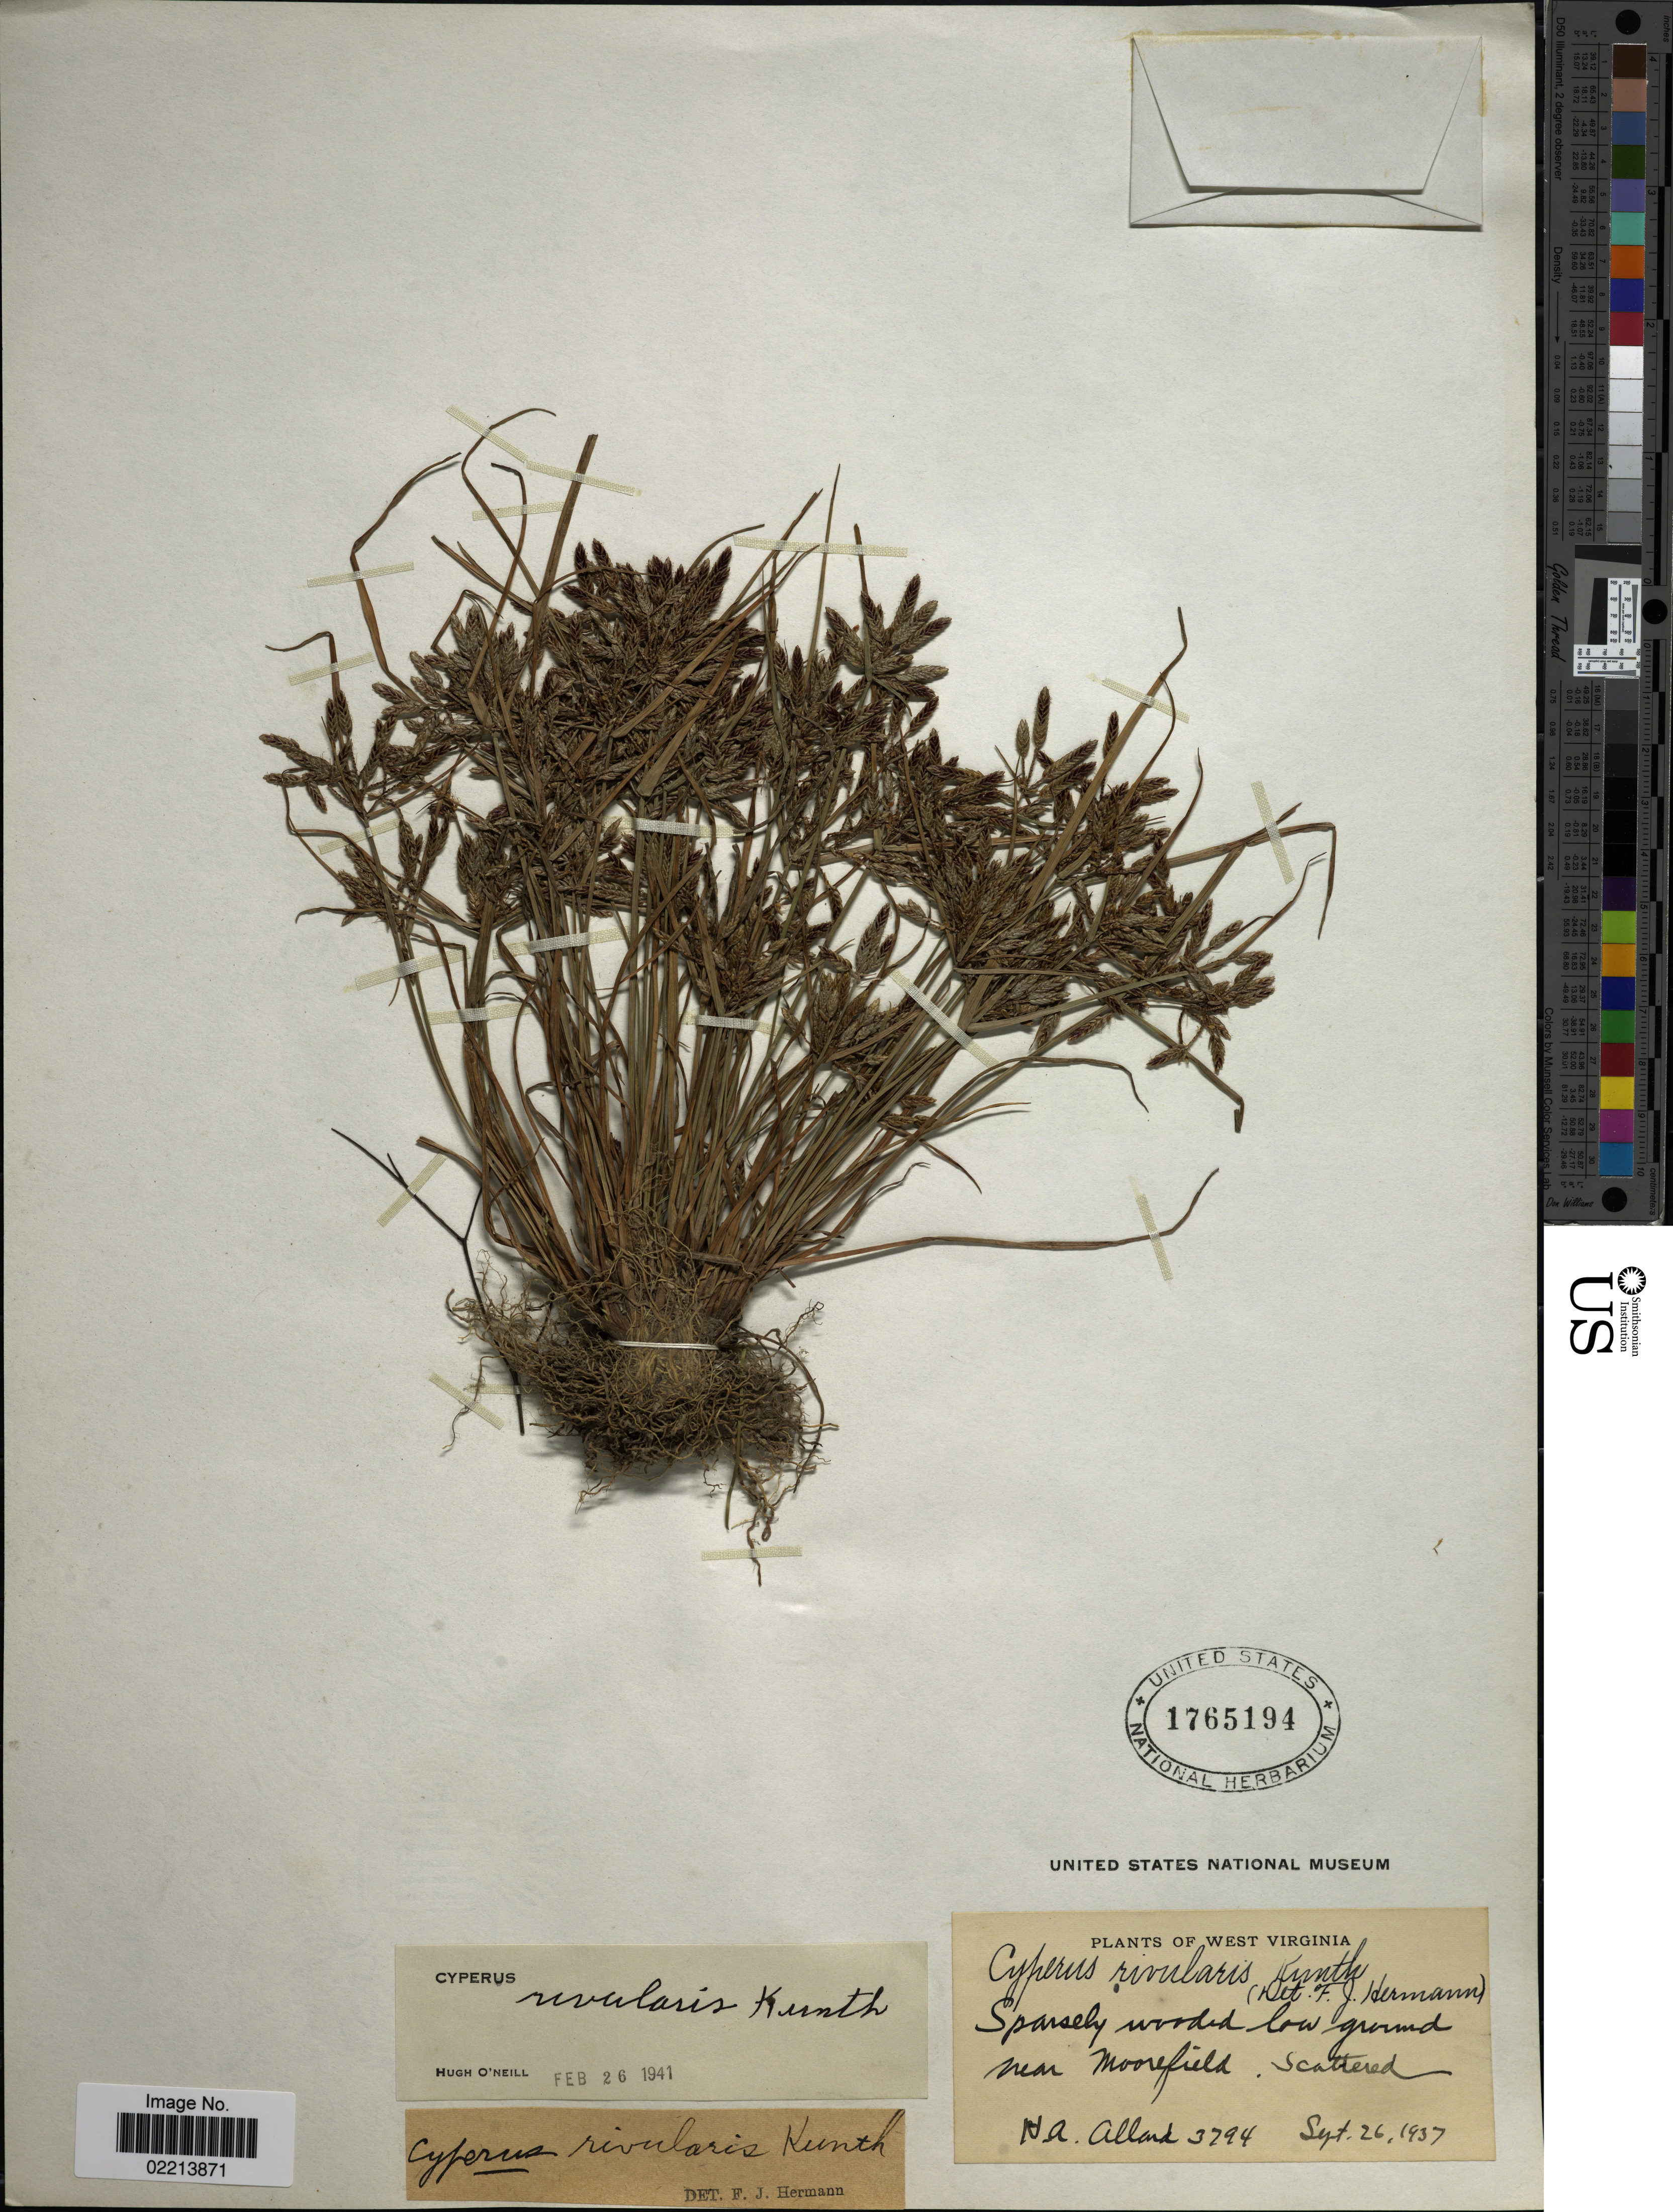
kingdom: Plantae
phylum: Tracheophyta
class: Liliopsida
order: Poales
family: Cyperaceae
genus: Cyperus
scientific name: Cyperus bipartitus Torr.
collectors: H. A. Allard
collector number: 3794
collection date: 1937-09-26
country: United States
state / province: West Virginia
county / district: Hardy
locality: West Virginia. Sparsely wooded low ground near Moorefield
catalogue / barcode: US 1765194